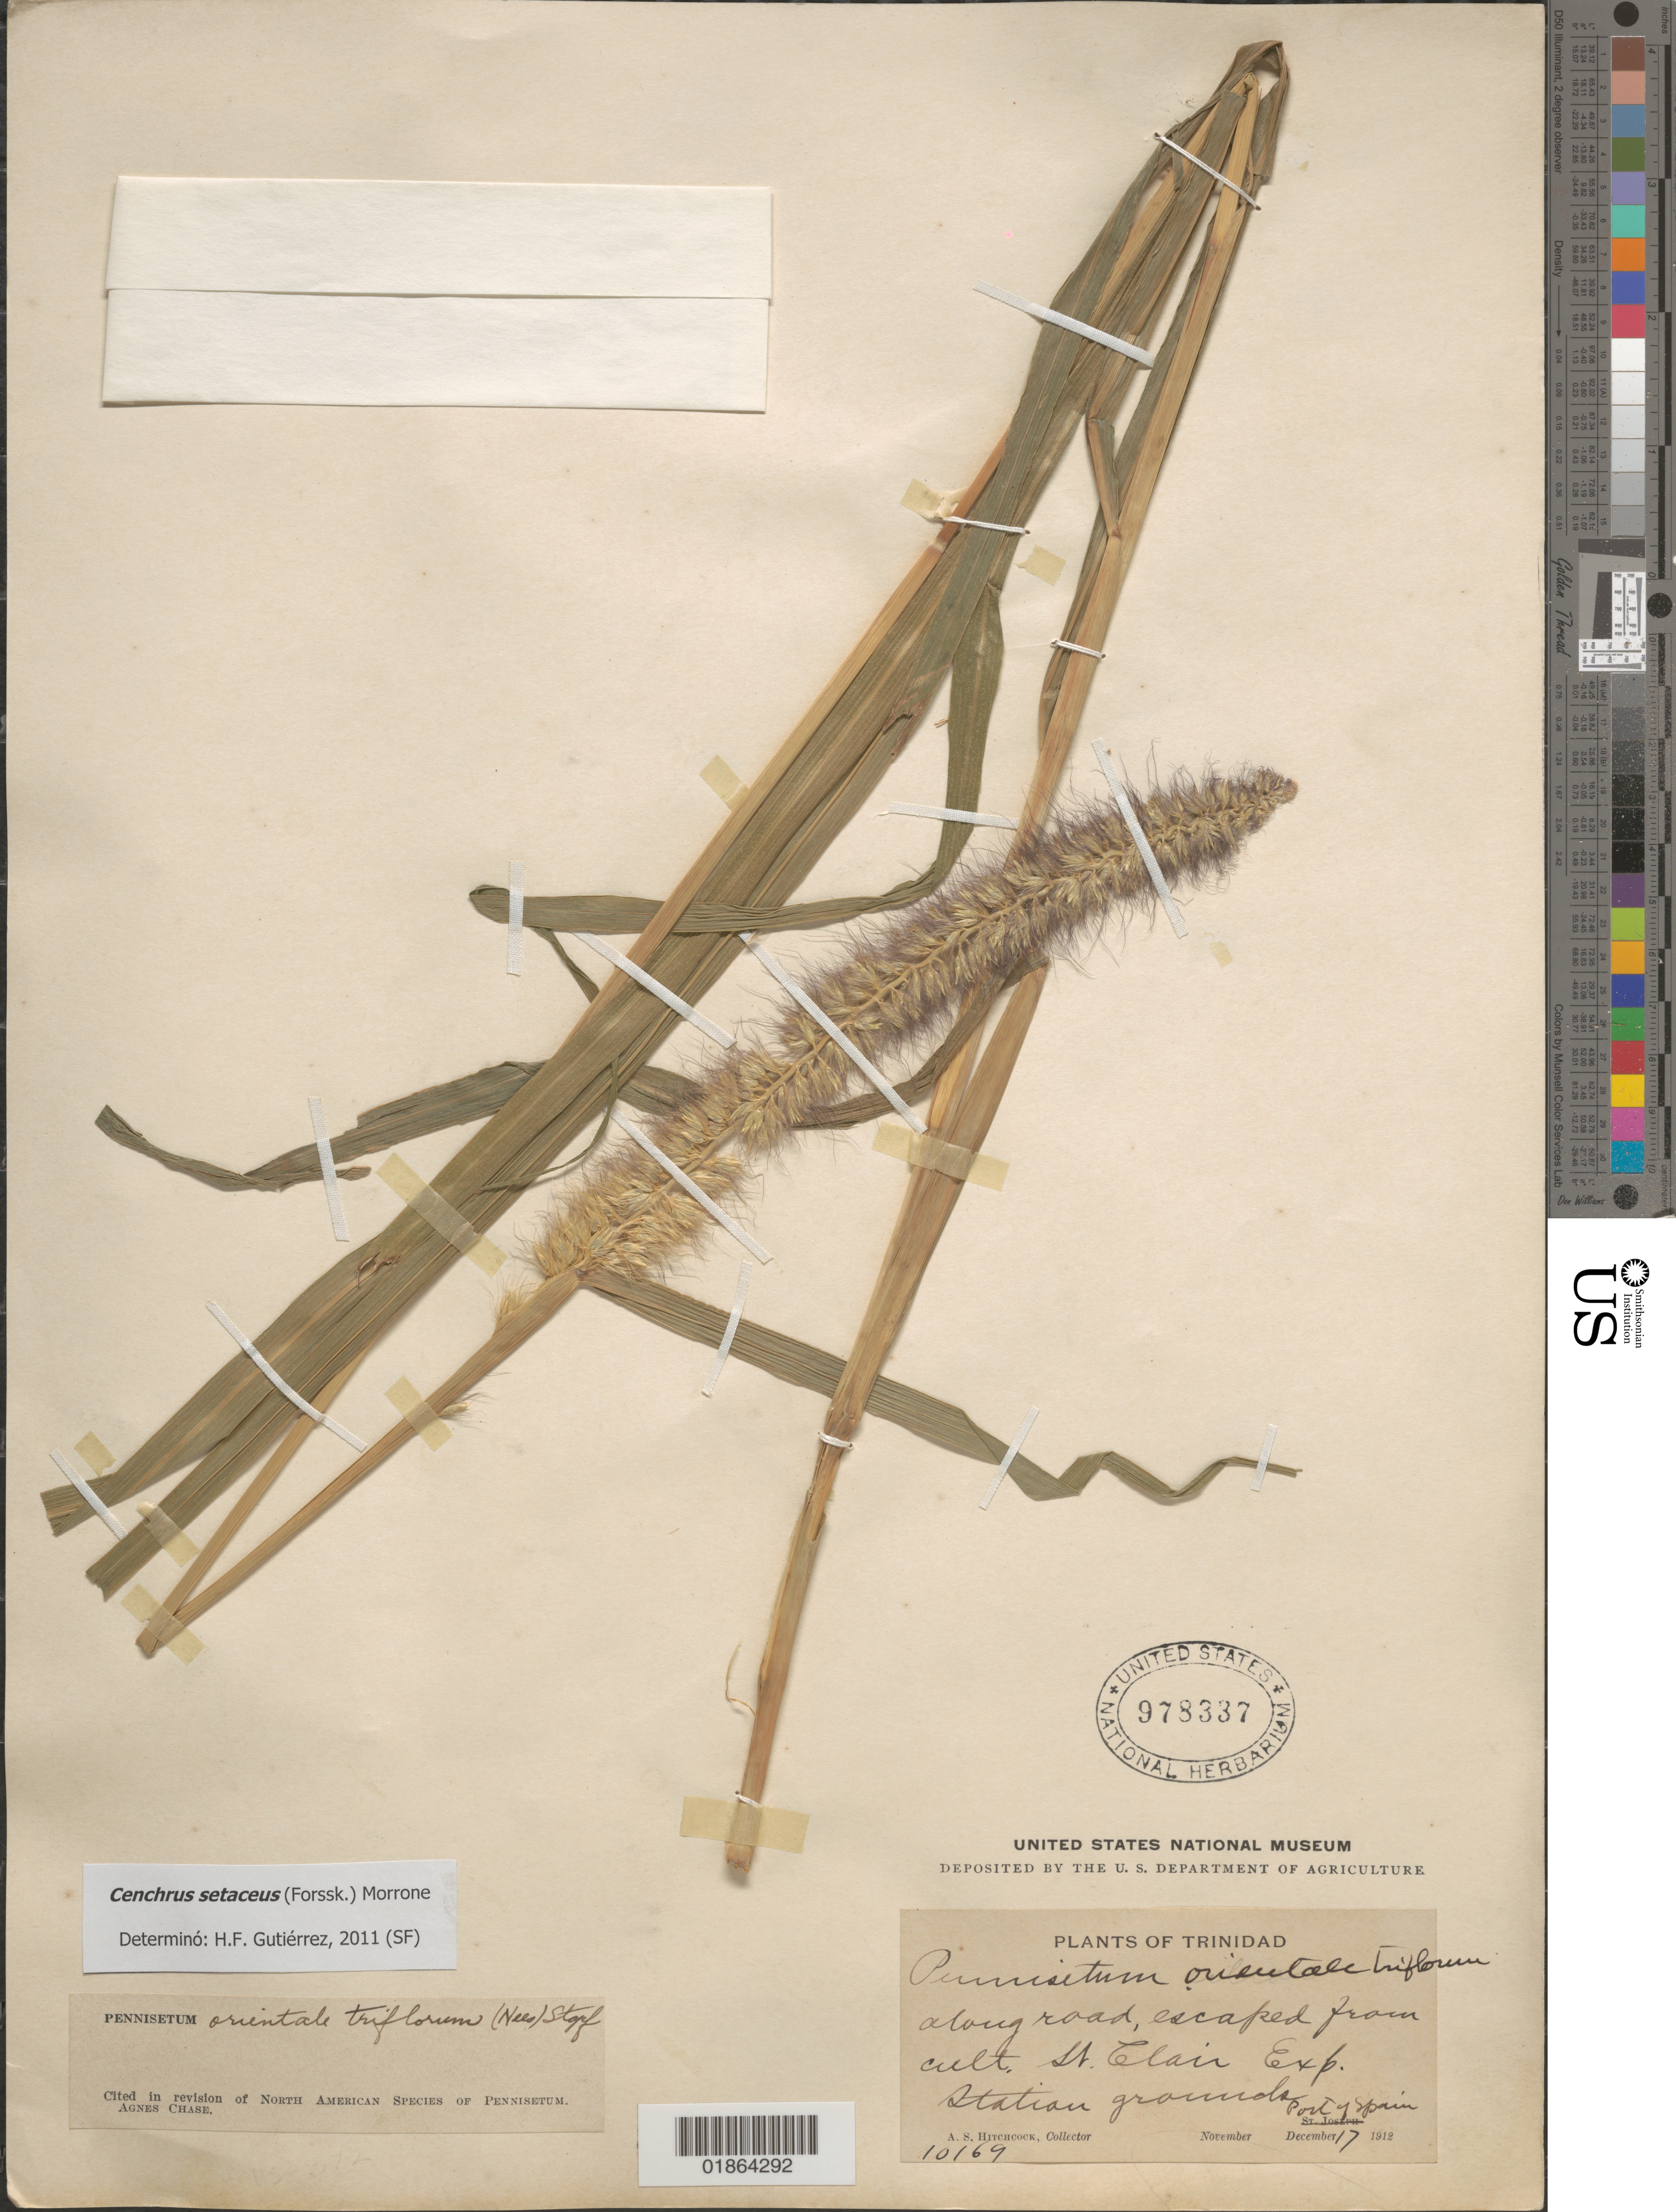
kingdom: Plantae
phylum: Tracheophyta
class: Liliopsida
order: Poales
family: Poaceae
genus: Cenchrus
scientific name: Cenchrus setaceus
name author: (Forssk.) Morrone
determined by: Gutiérrez, H. F.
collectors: A. S. Hitchcock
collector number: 10169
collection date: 1912-12-17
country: Trinidad and Tobago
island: Trinidad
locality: Port of Spain, St.Clair Exp. Station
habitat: Along road, escaped from cultivation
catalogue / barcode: US 978337